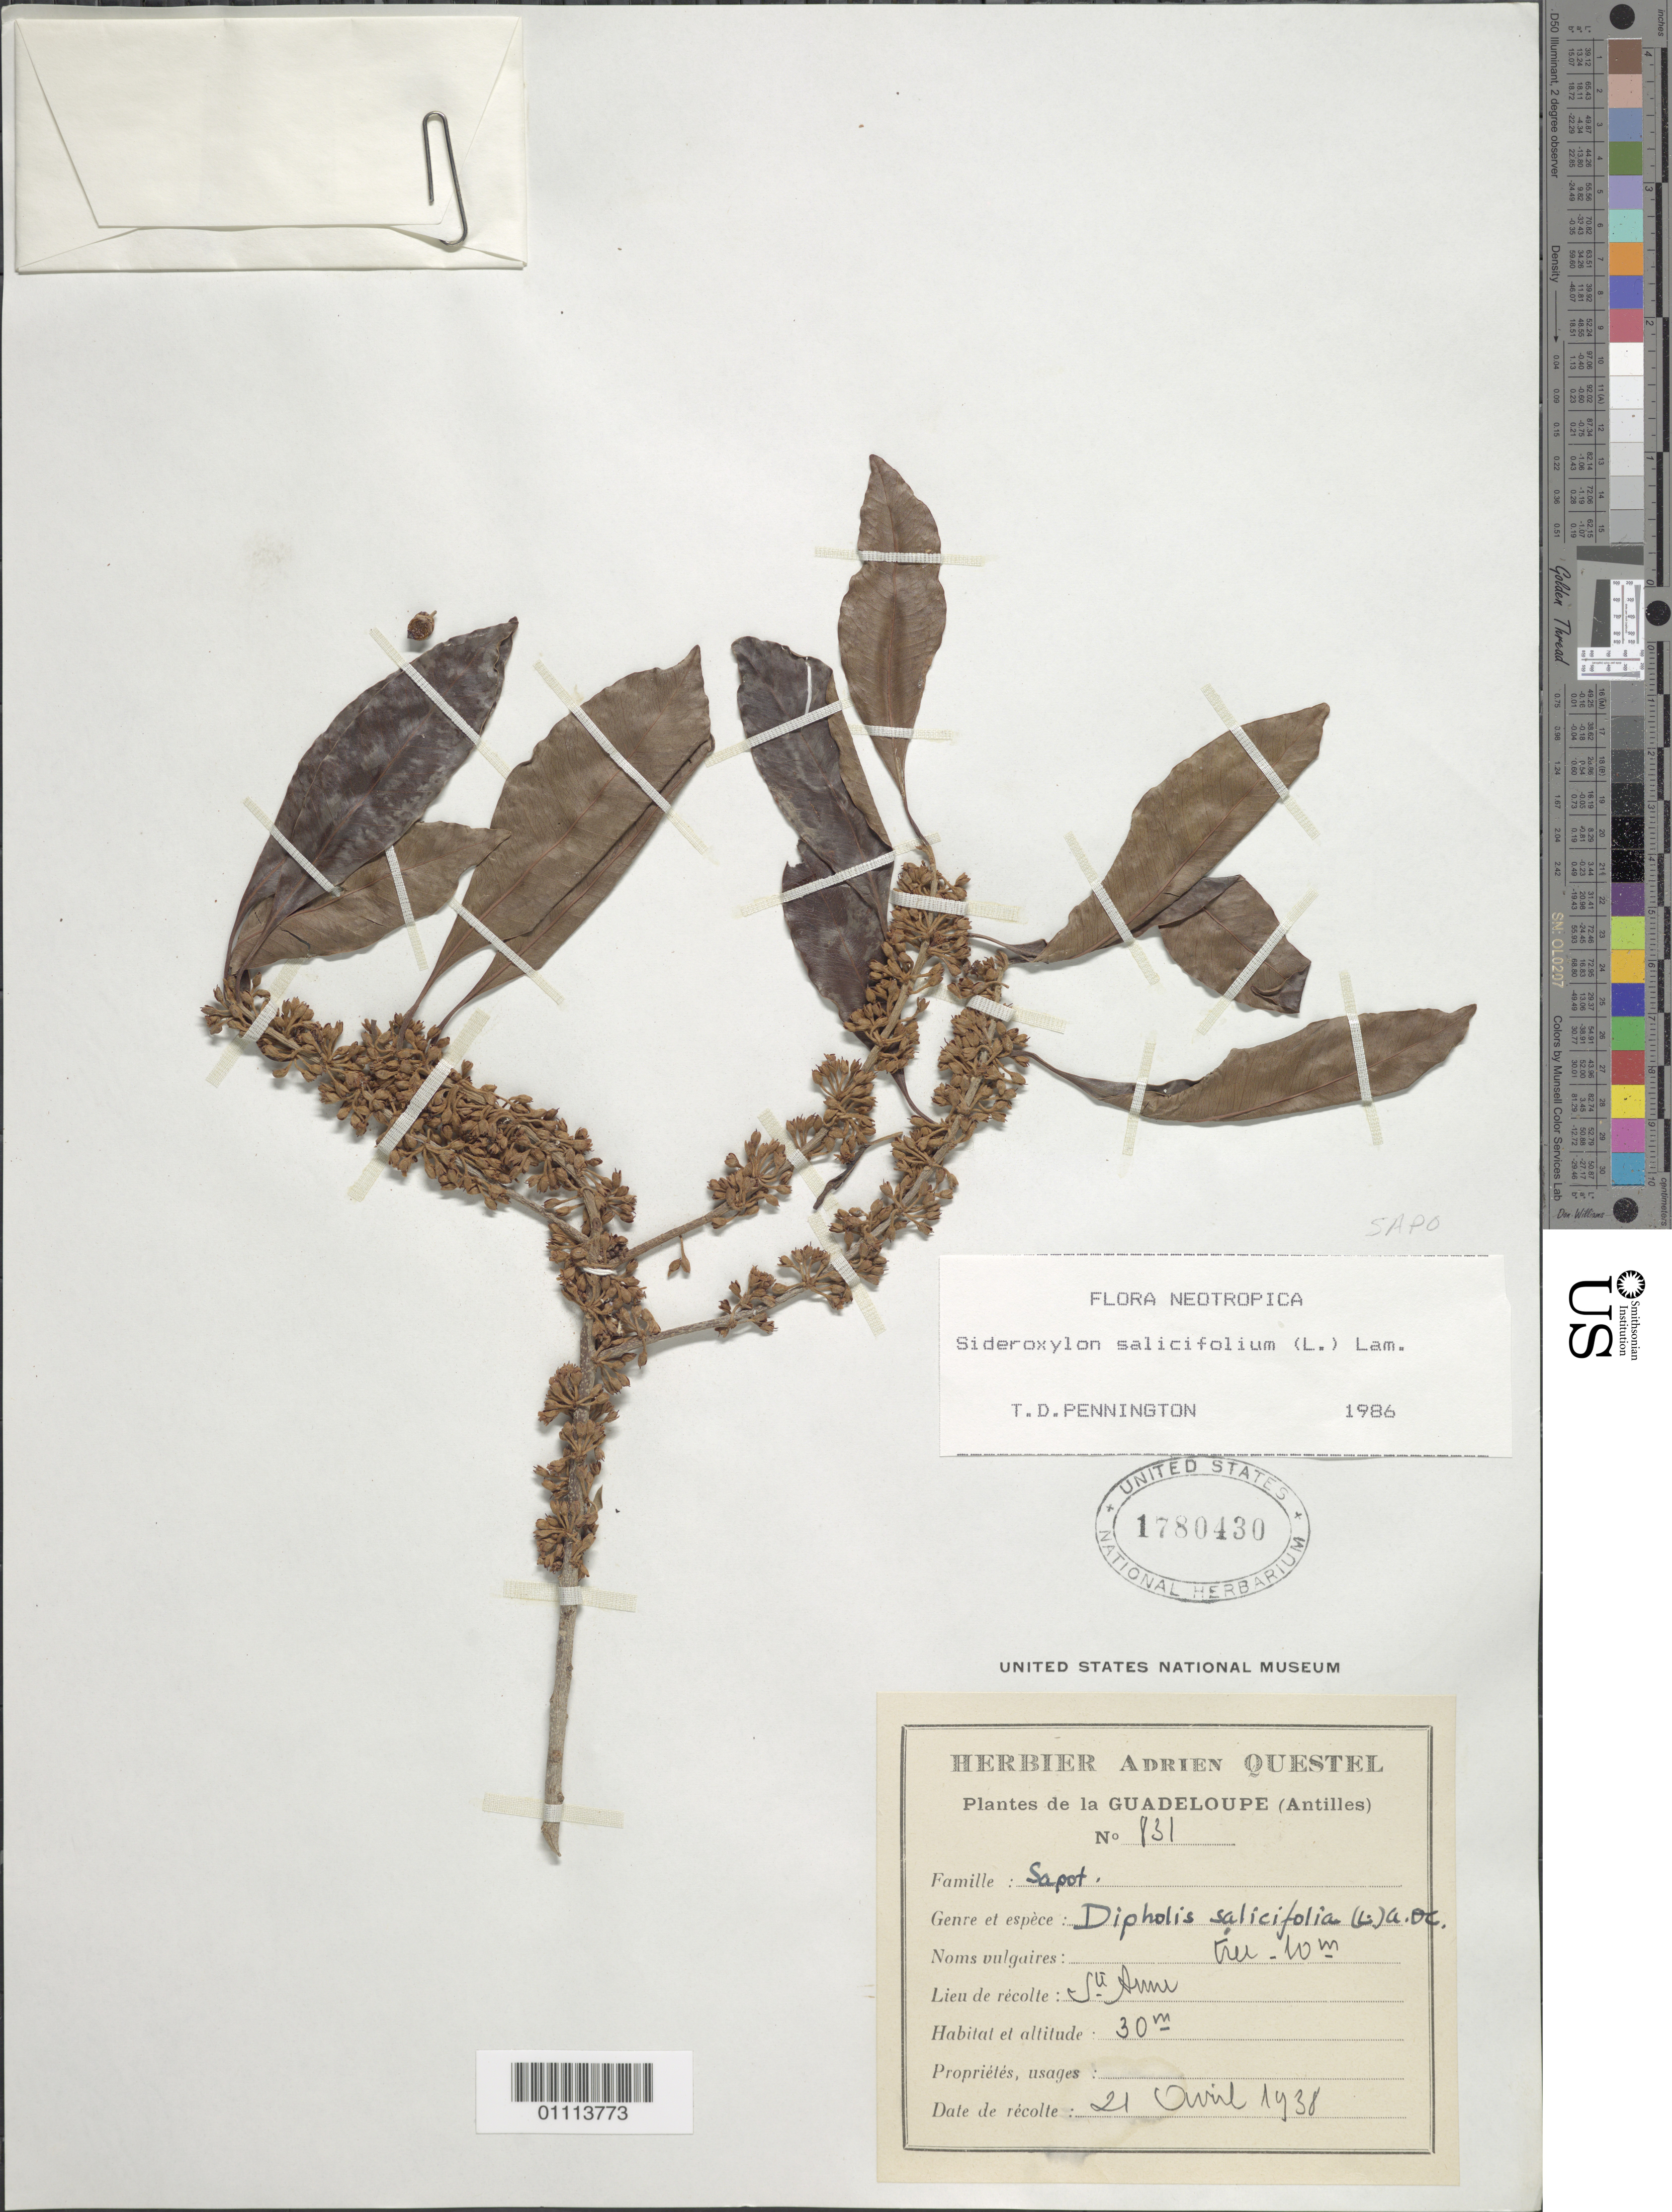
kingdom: Plantae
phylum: Tracheophyta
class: Magnoliopsida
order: Ericales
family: Sapotaceae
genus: Sideroxylon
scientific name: Sideroxylon salicifolium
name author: (L.) Lam.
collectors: A. Questel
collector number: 831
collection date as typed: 21 Apr 1938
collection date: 1938-04-21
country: Guadeloupe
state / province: St. Anne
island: Basse Terre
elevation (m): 30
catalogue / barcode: US 1780430